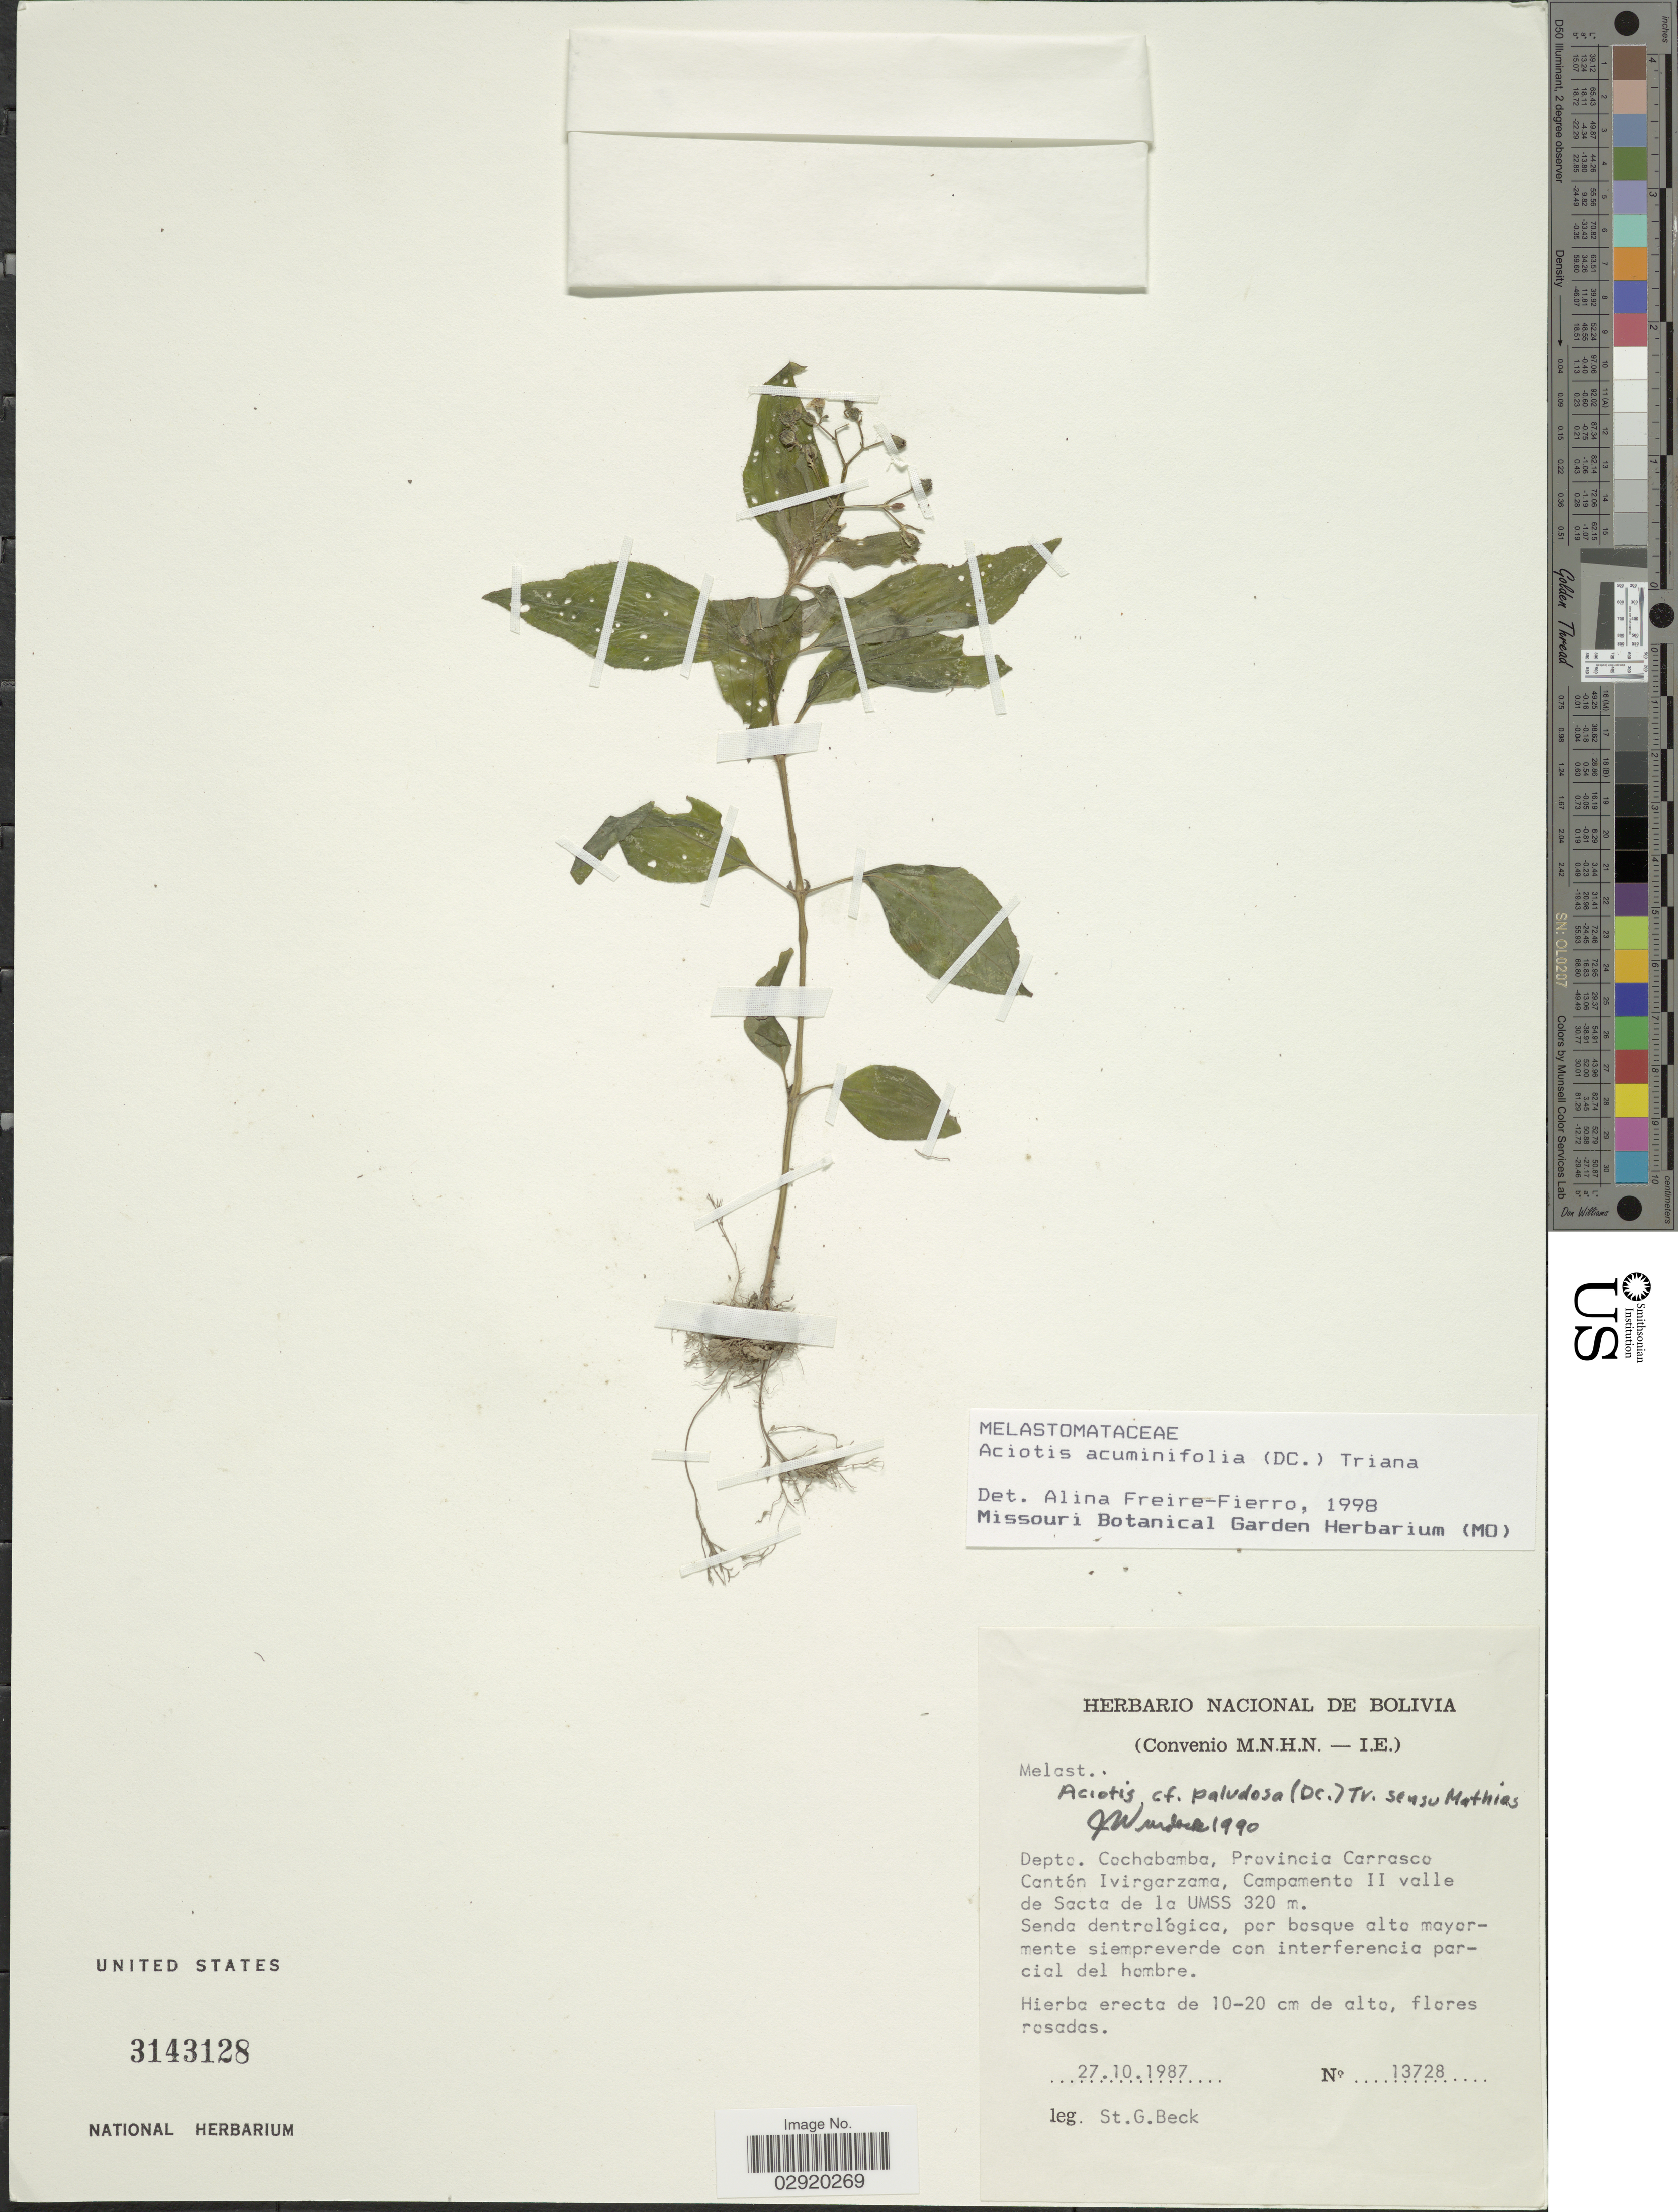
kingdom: Plantae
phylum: Tracheophyta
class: Magnoliopsida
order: Myrtales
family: Melastomataceae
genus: Aciotis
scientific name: Aciotis acuminifolia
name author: (Mart. ex DC.) Triana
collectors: S. G. Beck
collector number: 13728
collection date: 1987-10-27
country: Bolivia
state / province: Cochabamba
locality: Depto. Cochabamba, Provincia Carrasco Cantón Ivirgarzama, Campamento II valle de Sacta de la UMSS.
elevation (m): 320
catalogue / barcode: US 3143128